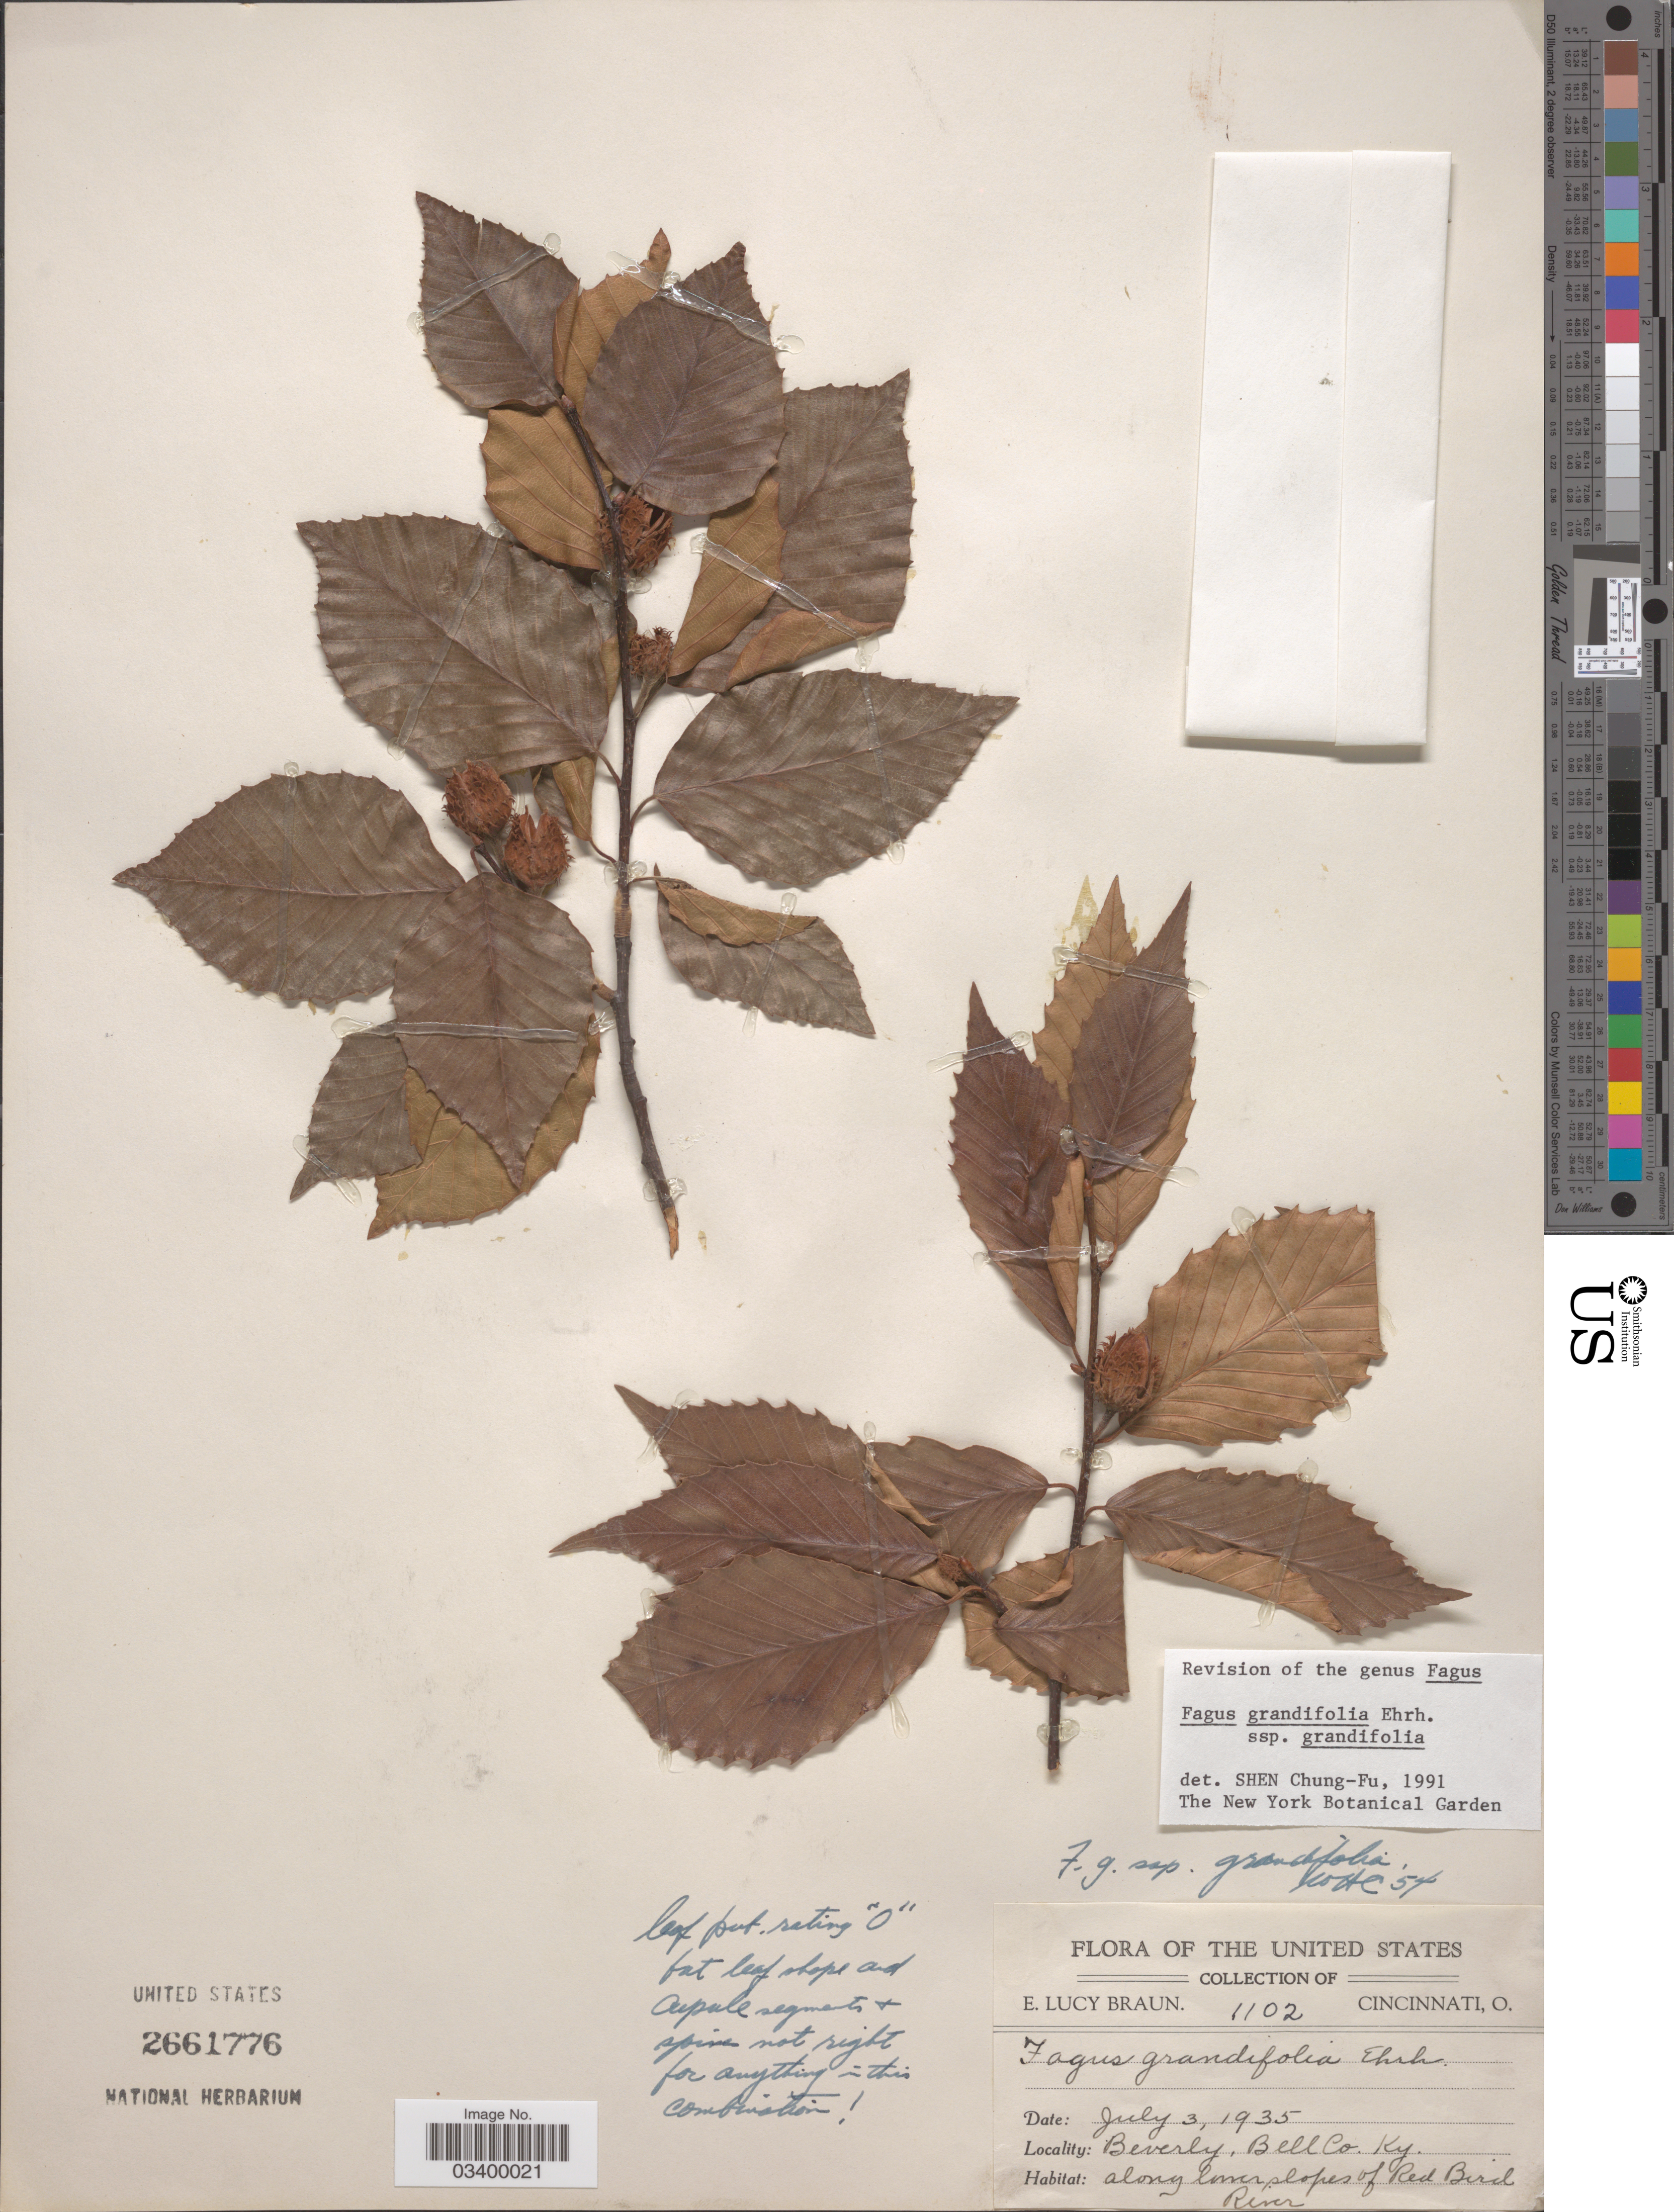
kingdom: Plantae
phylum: Tracheophyta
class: Magnoliopsida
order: Fagales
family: Fagaceae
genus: Fagus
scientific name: Fagus grandifolia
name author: Ehrh.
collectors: E. L. Braun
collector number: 1102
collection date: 1935-07-03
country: United States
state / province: Kentucky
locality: Beverly, Bell Co. Along lower slopes of Red Bird River.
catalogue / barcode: US 2661776